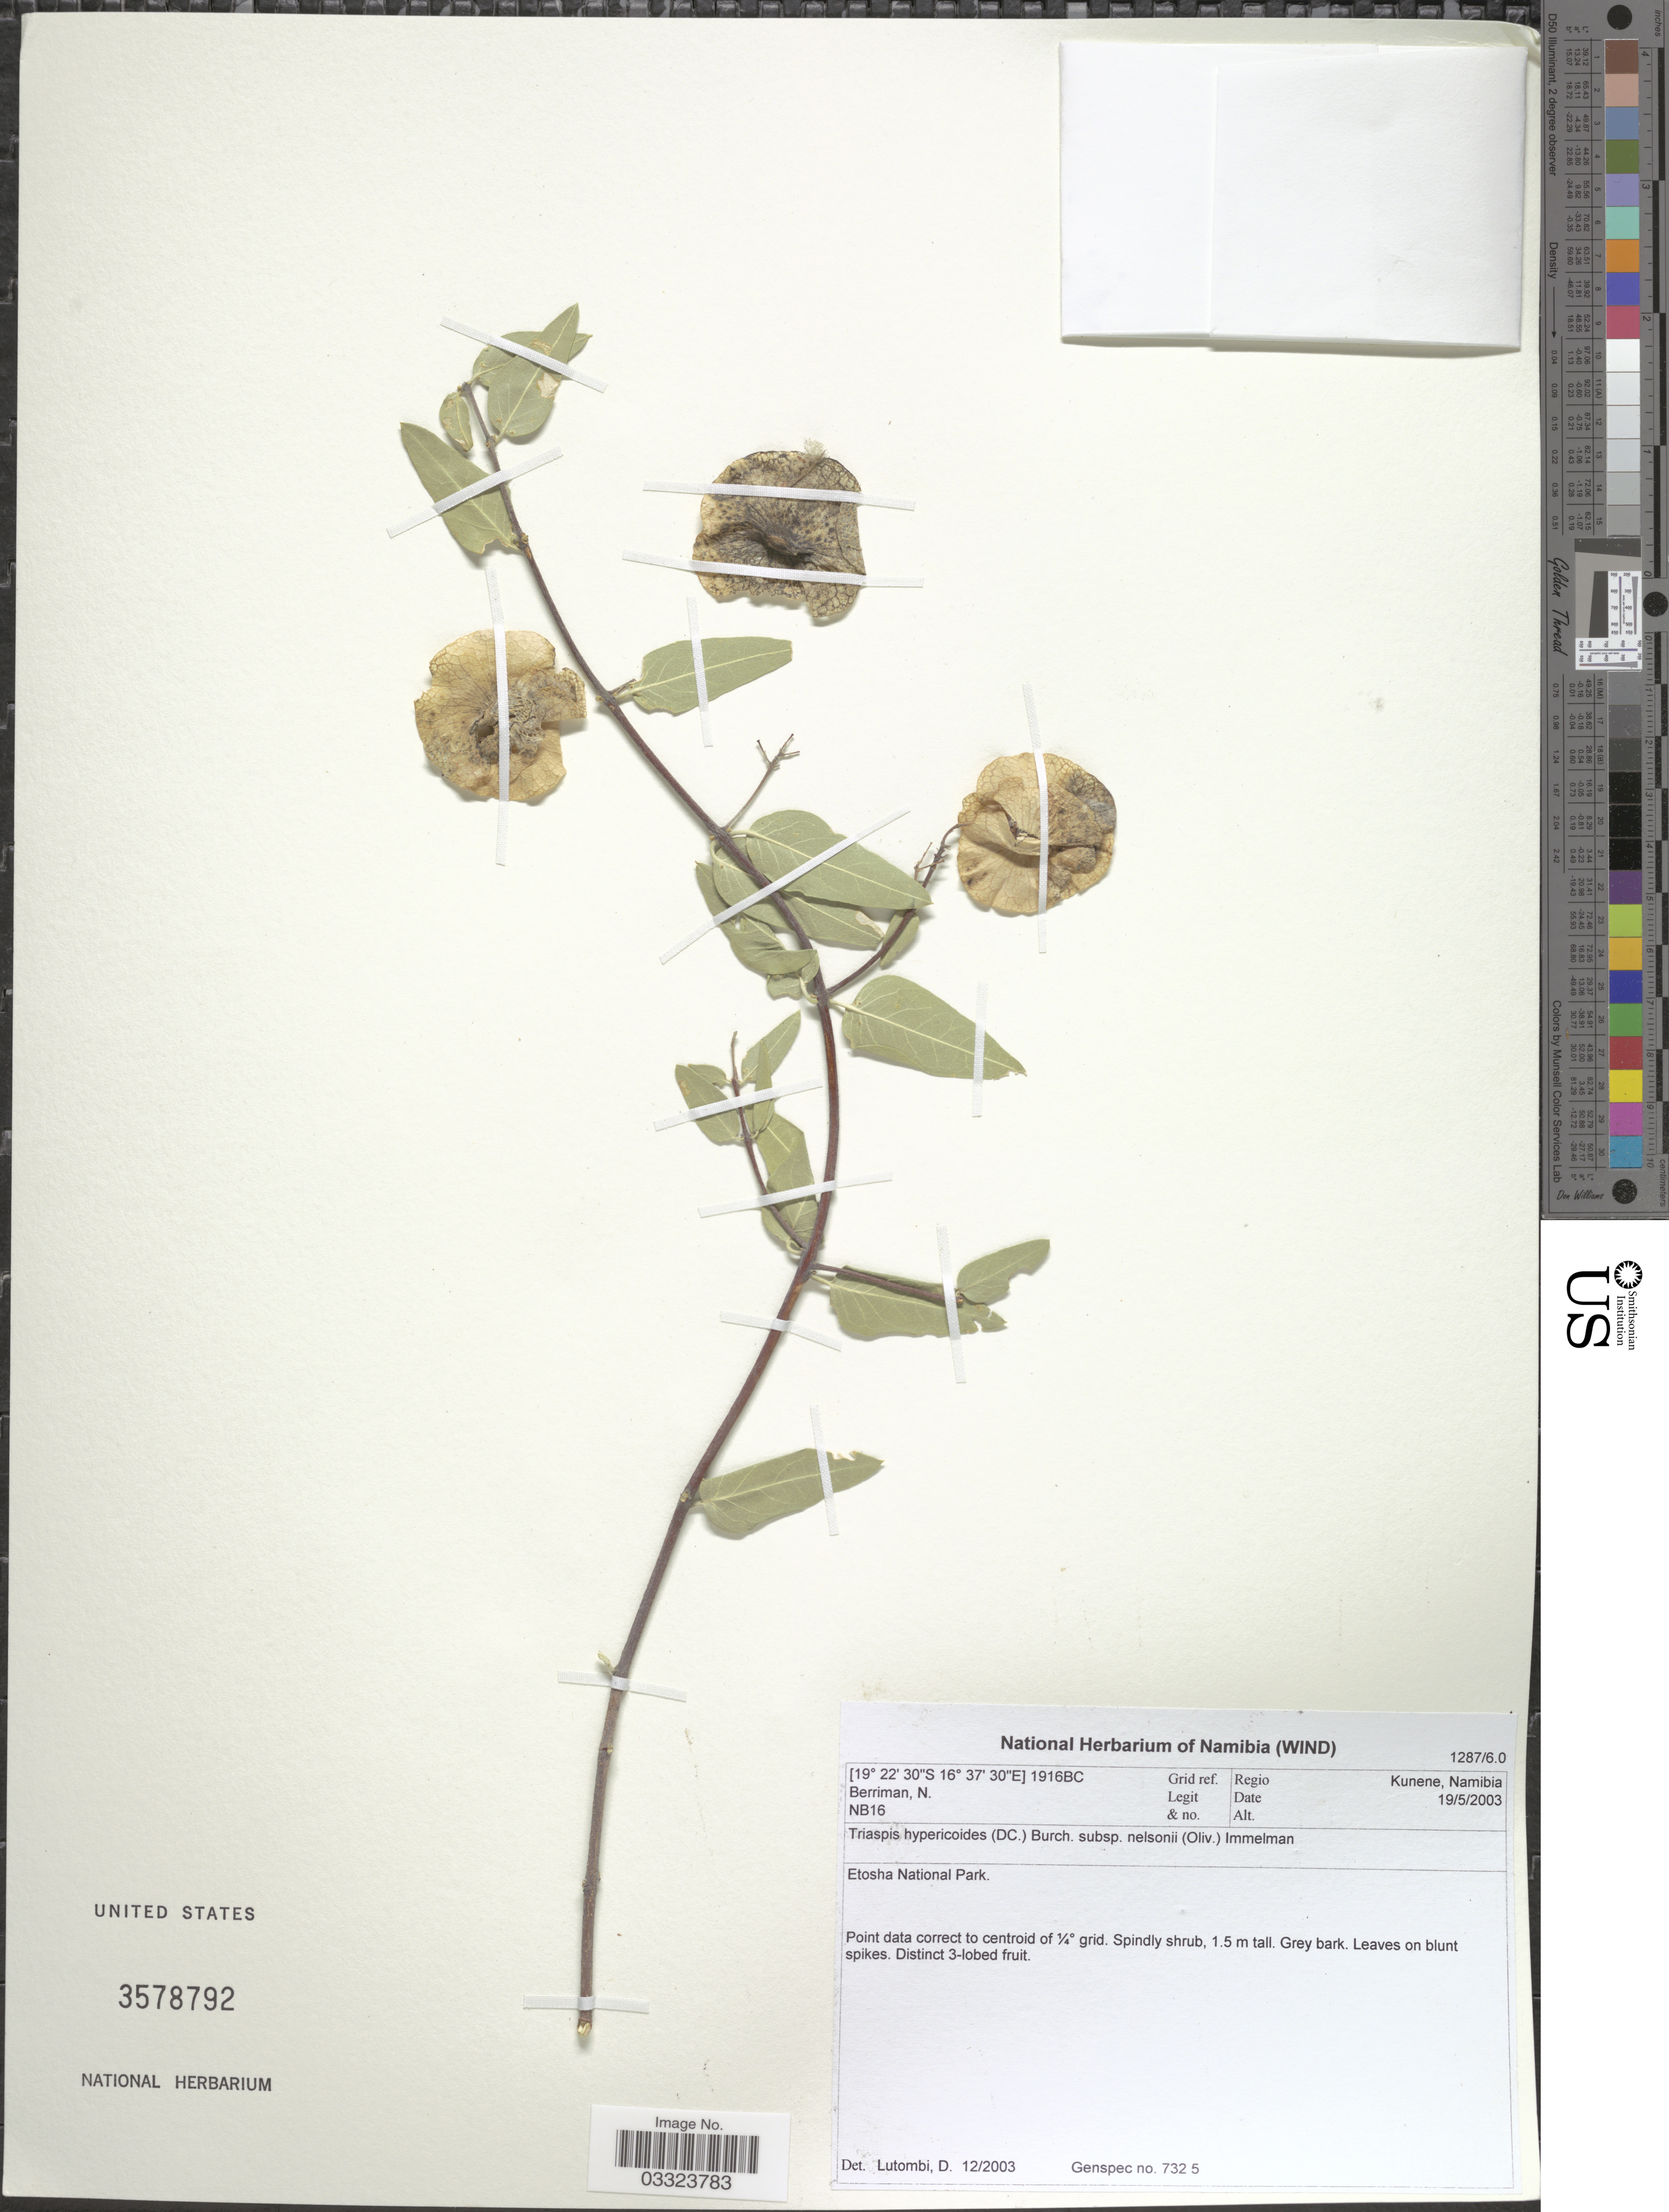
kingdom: Plantae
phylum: Tracheophyta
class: Magnoliopsida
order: Malpighiales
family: Malpighiaceae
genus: Triaspis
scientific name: Triaspis hypericoides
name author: Burch.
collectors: N. Berriman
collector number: NB16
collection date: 2003-05-19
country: Namibia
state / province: Kunene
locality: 1916BC Grid ref. Regio Kunene, Namibia. Etosha National Park.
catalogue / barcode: US 3578792